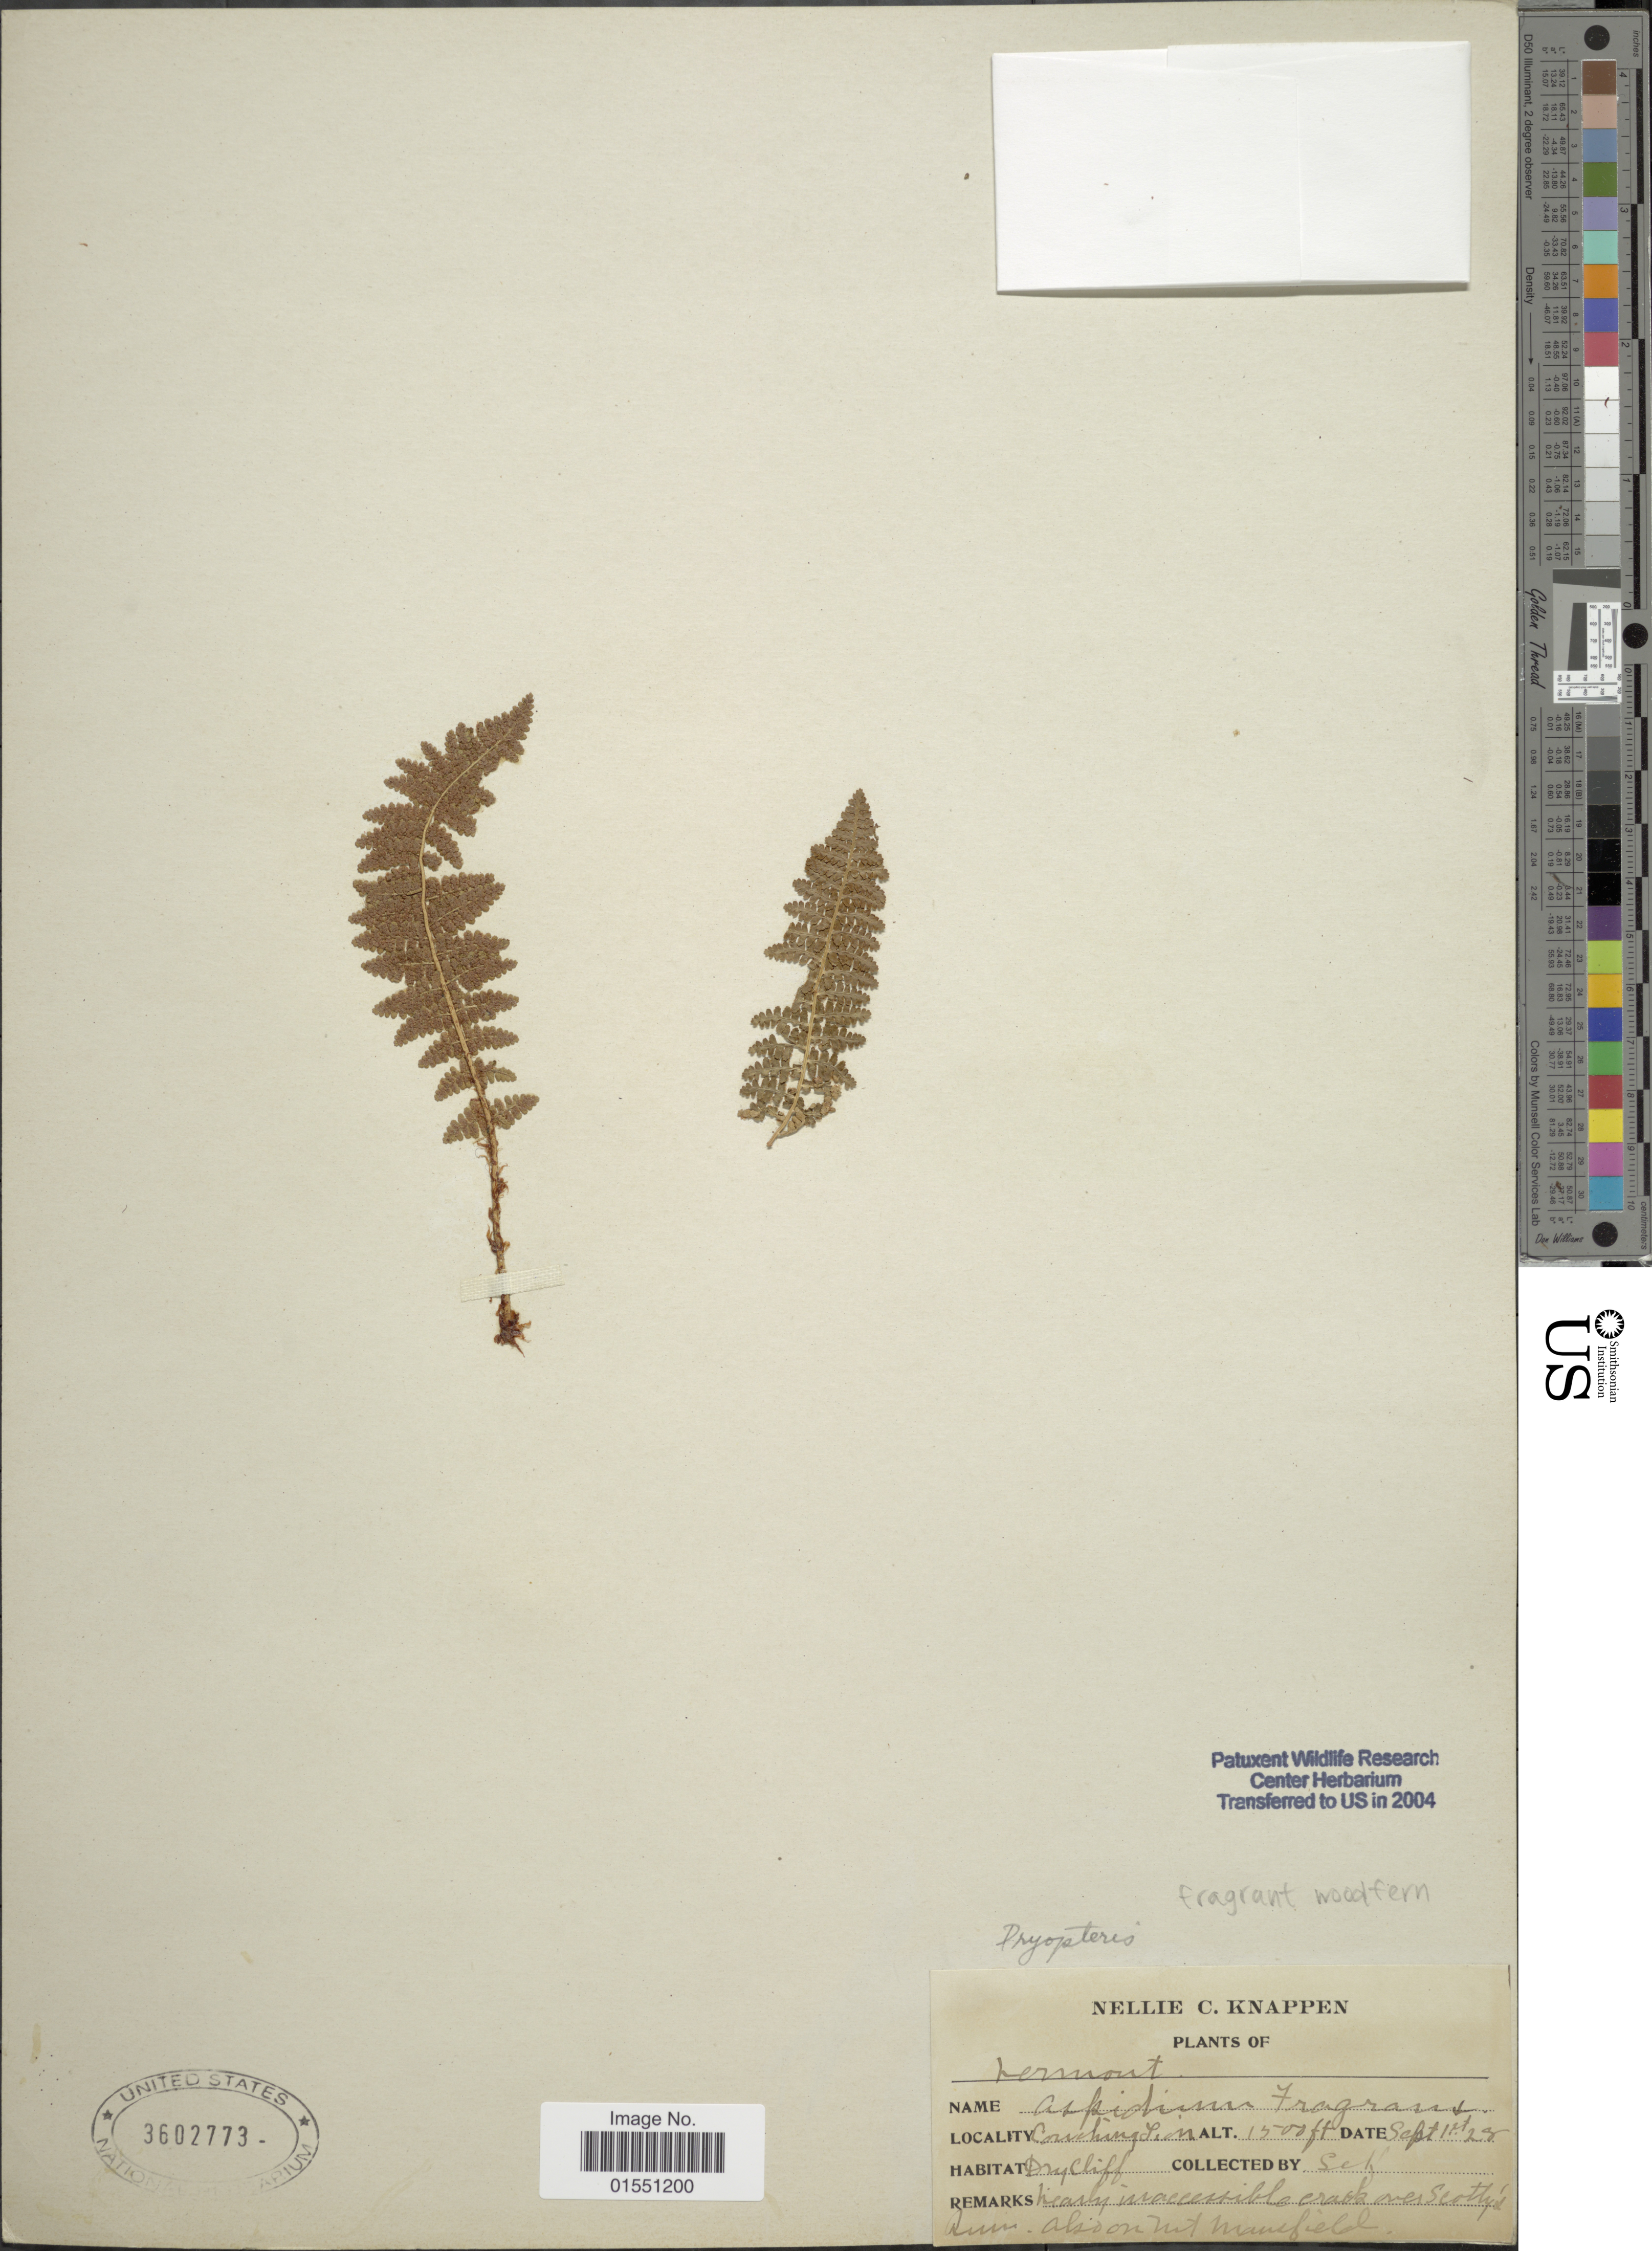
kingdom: Plantae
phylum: Tracheophyta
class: Polypodiopsida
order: Polypodiales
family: Dryopteridaceae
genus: Dryopteris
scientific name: Dryopteris fragrans var. hookeriana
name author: A. Prince ex Weath.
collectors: N. Knappen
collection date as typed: Transcribed d/m/y: 11/9/28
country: United States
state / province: Vermont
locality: Couching Lion. Nearly inaccessible crack over Scotty's Run.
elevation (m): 457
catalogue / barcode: US 3602773